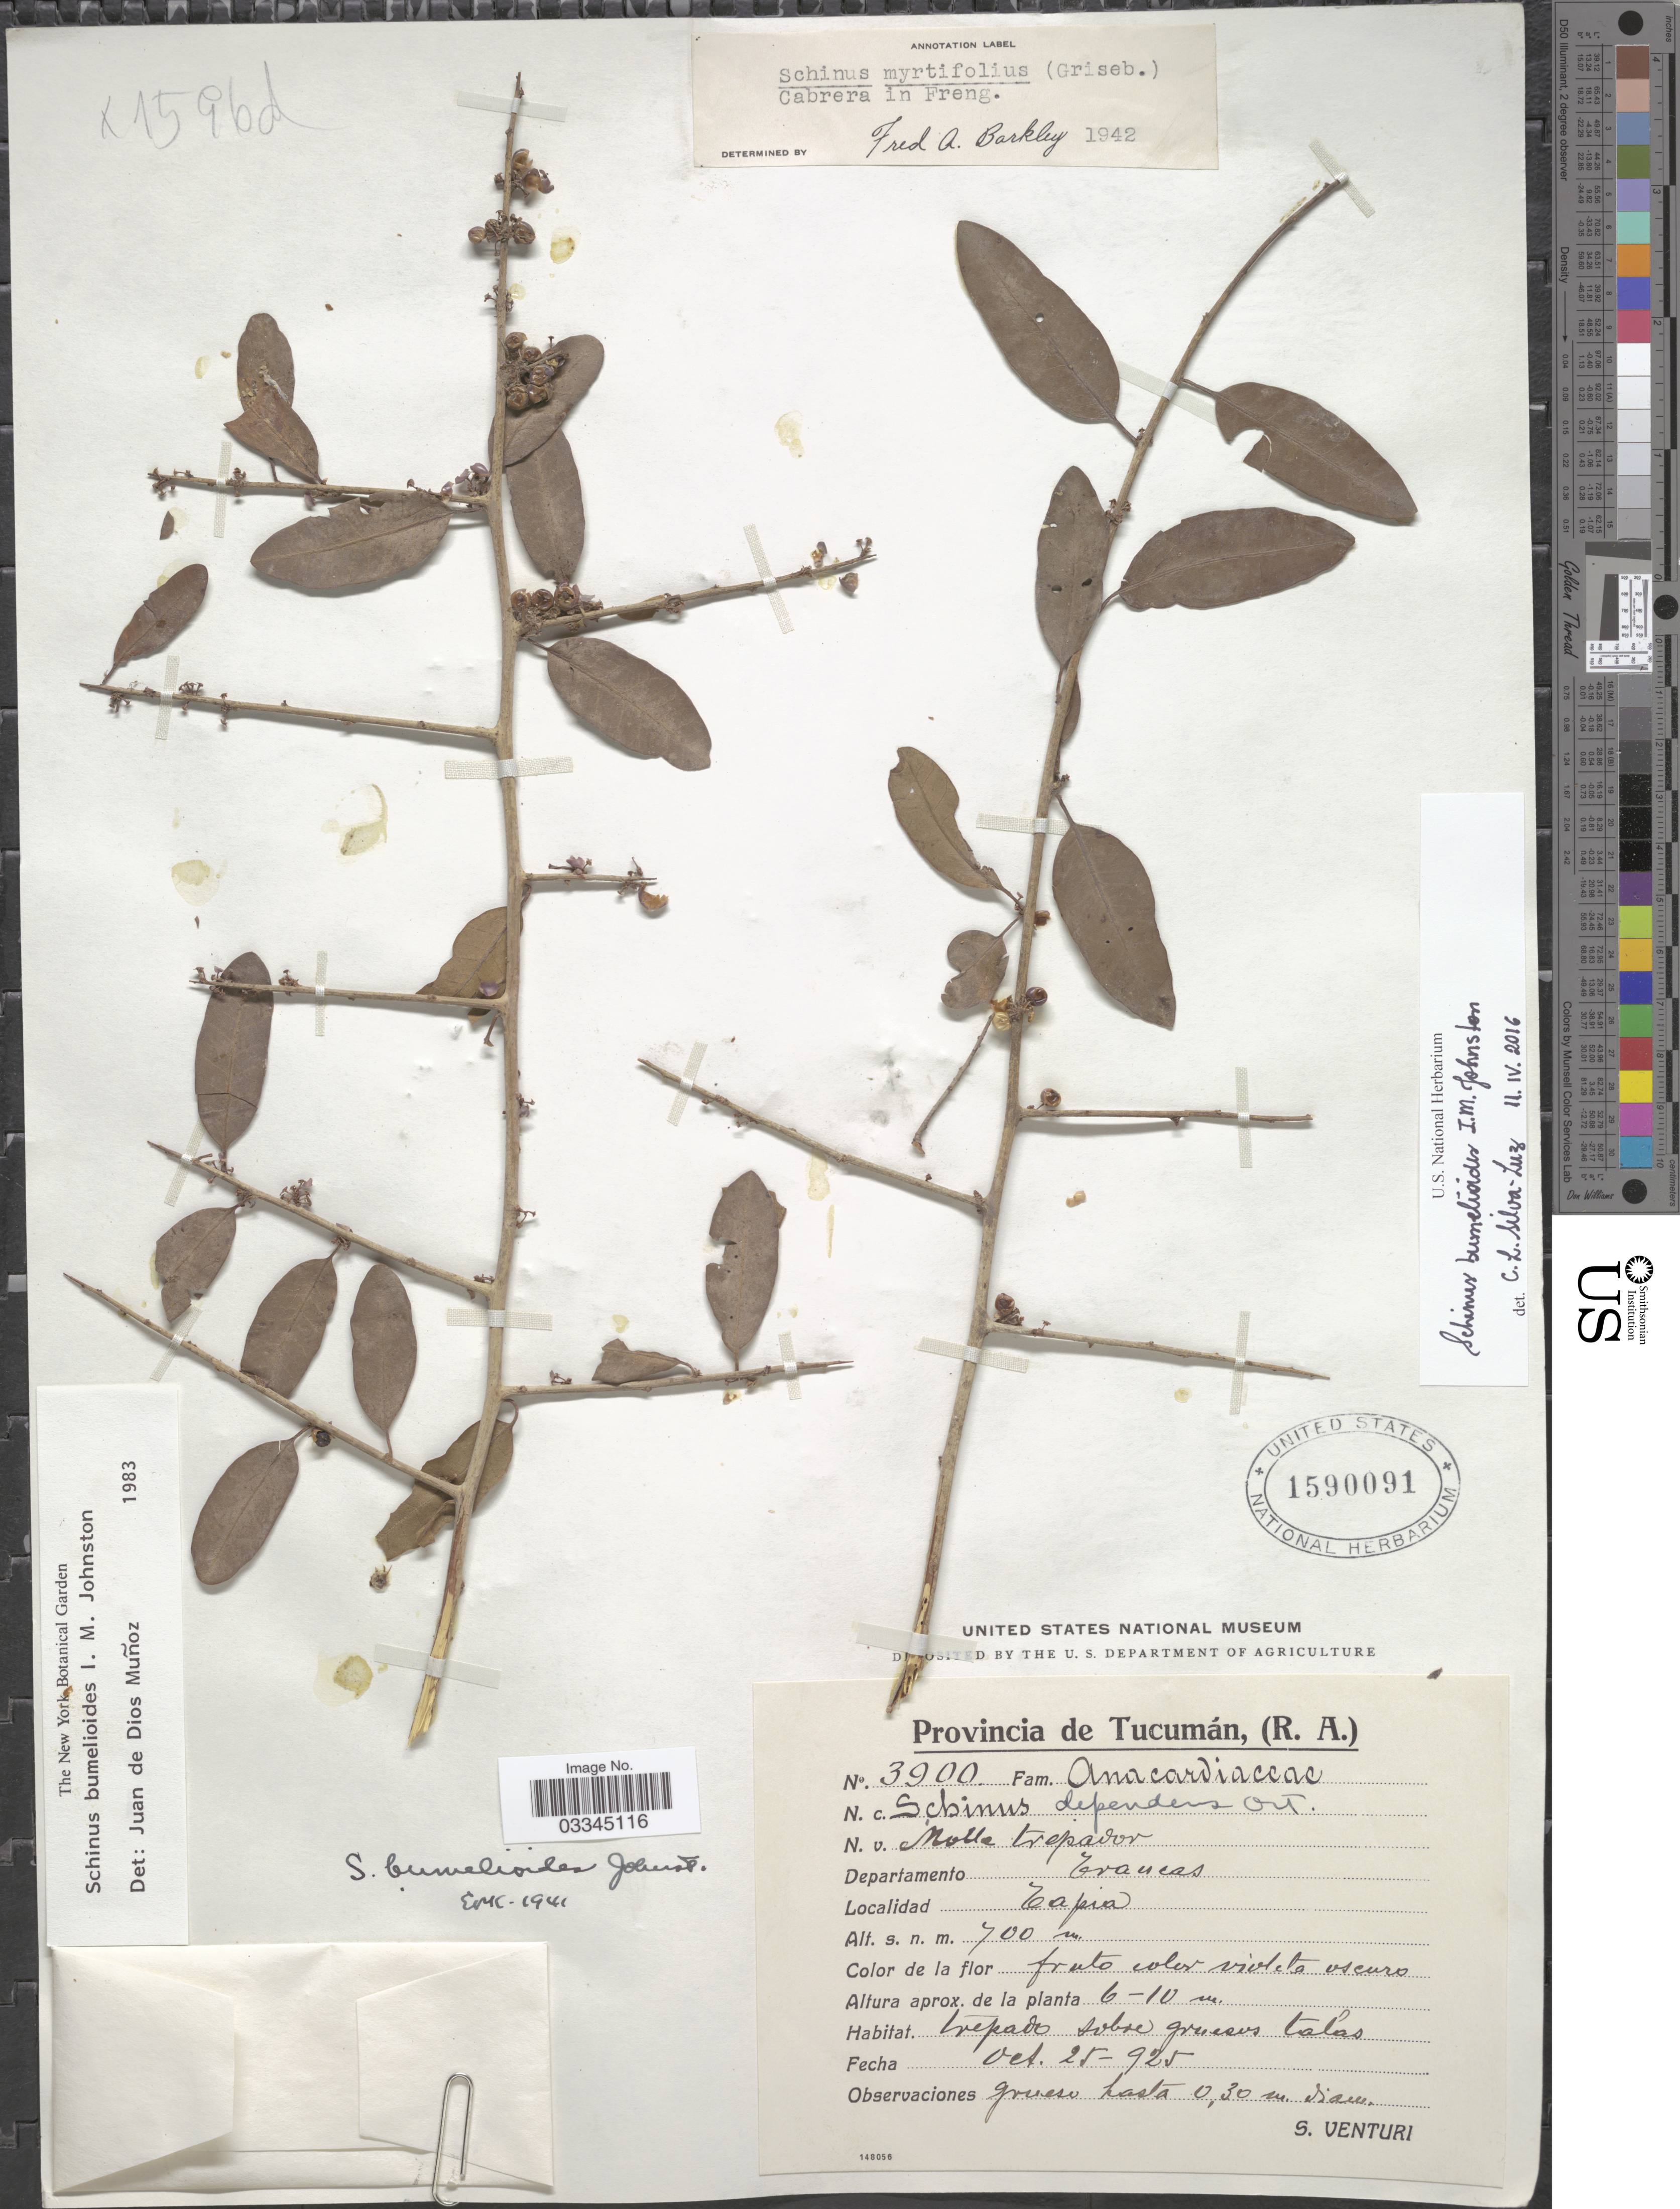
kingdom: Plantae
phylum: Tracheophyta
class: Magnoliopsida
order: Sapindales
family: Anacardiaceae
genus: Schinus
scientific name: Schinus bumelioides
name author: I.M. Johnst.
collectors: S. Venturi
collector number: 3900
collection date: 1925-10-25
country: Argentina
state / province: Tucuman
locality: Departamento Trancas, Tapia.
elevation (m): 700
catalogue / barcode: US 1590091